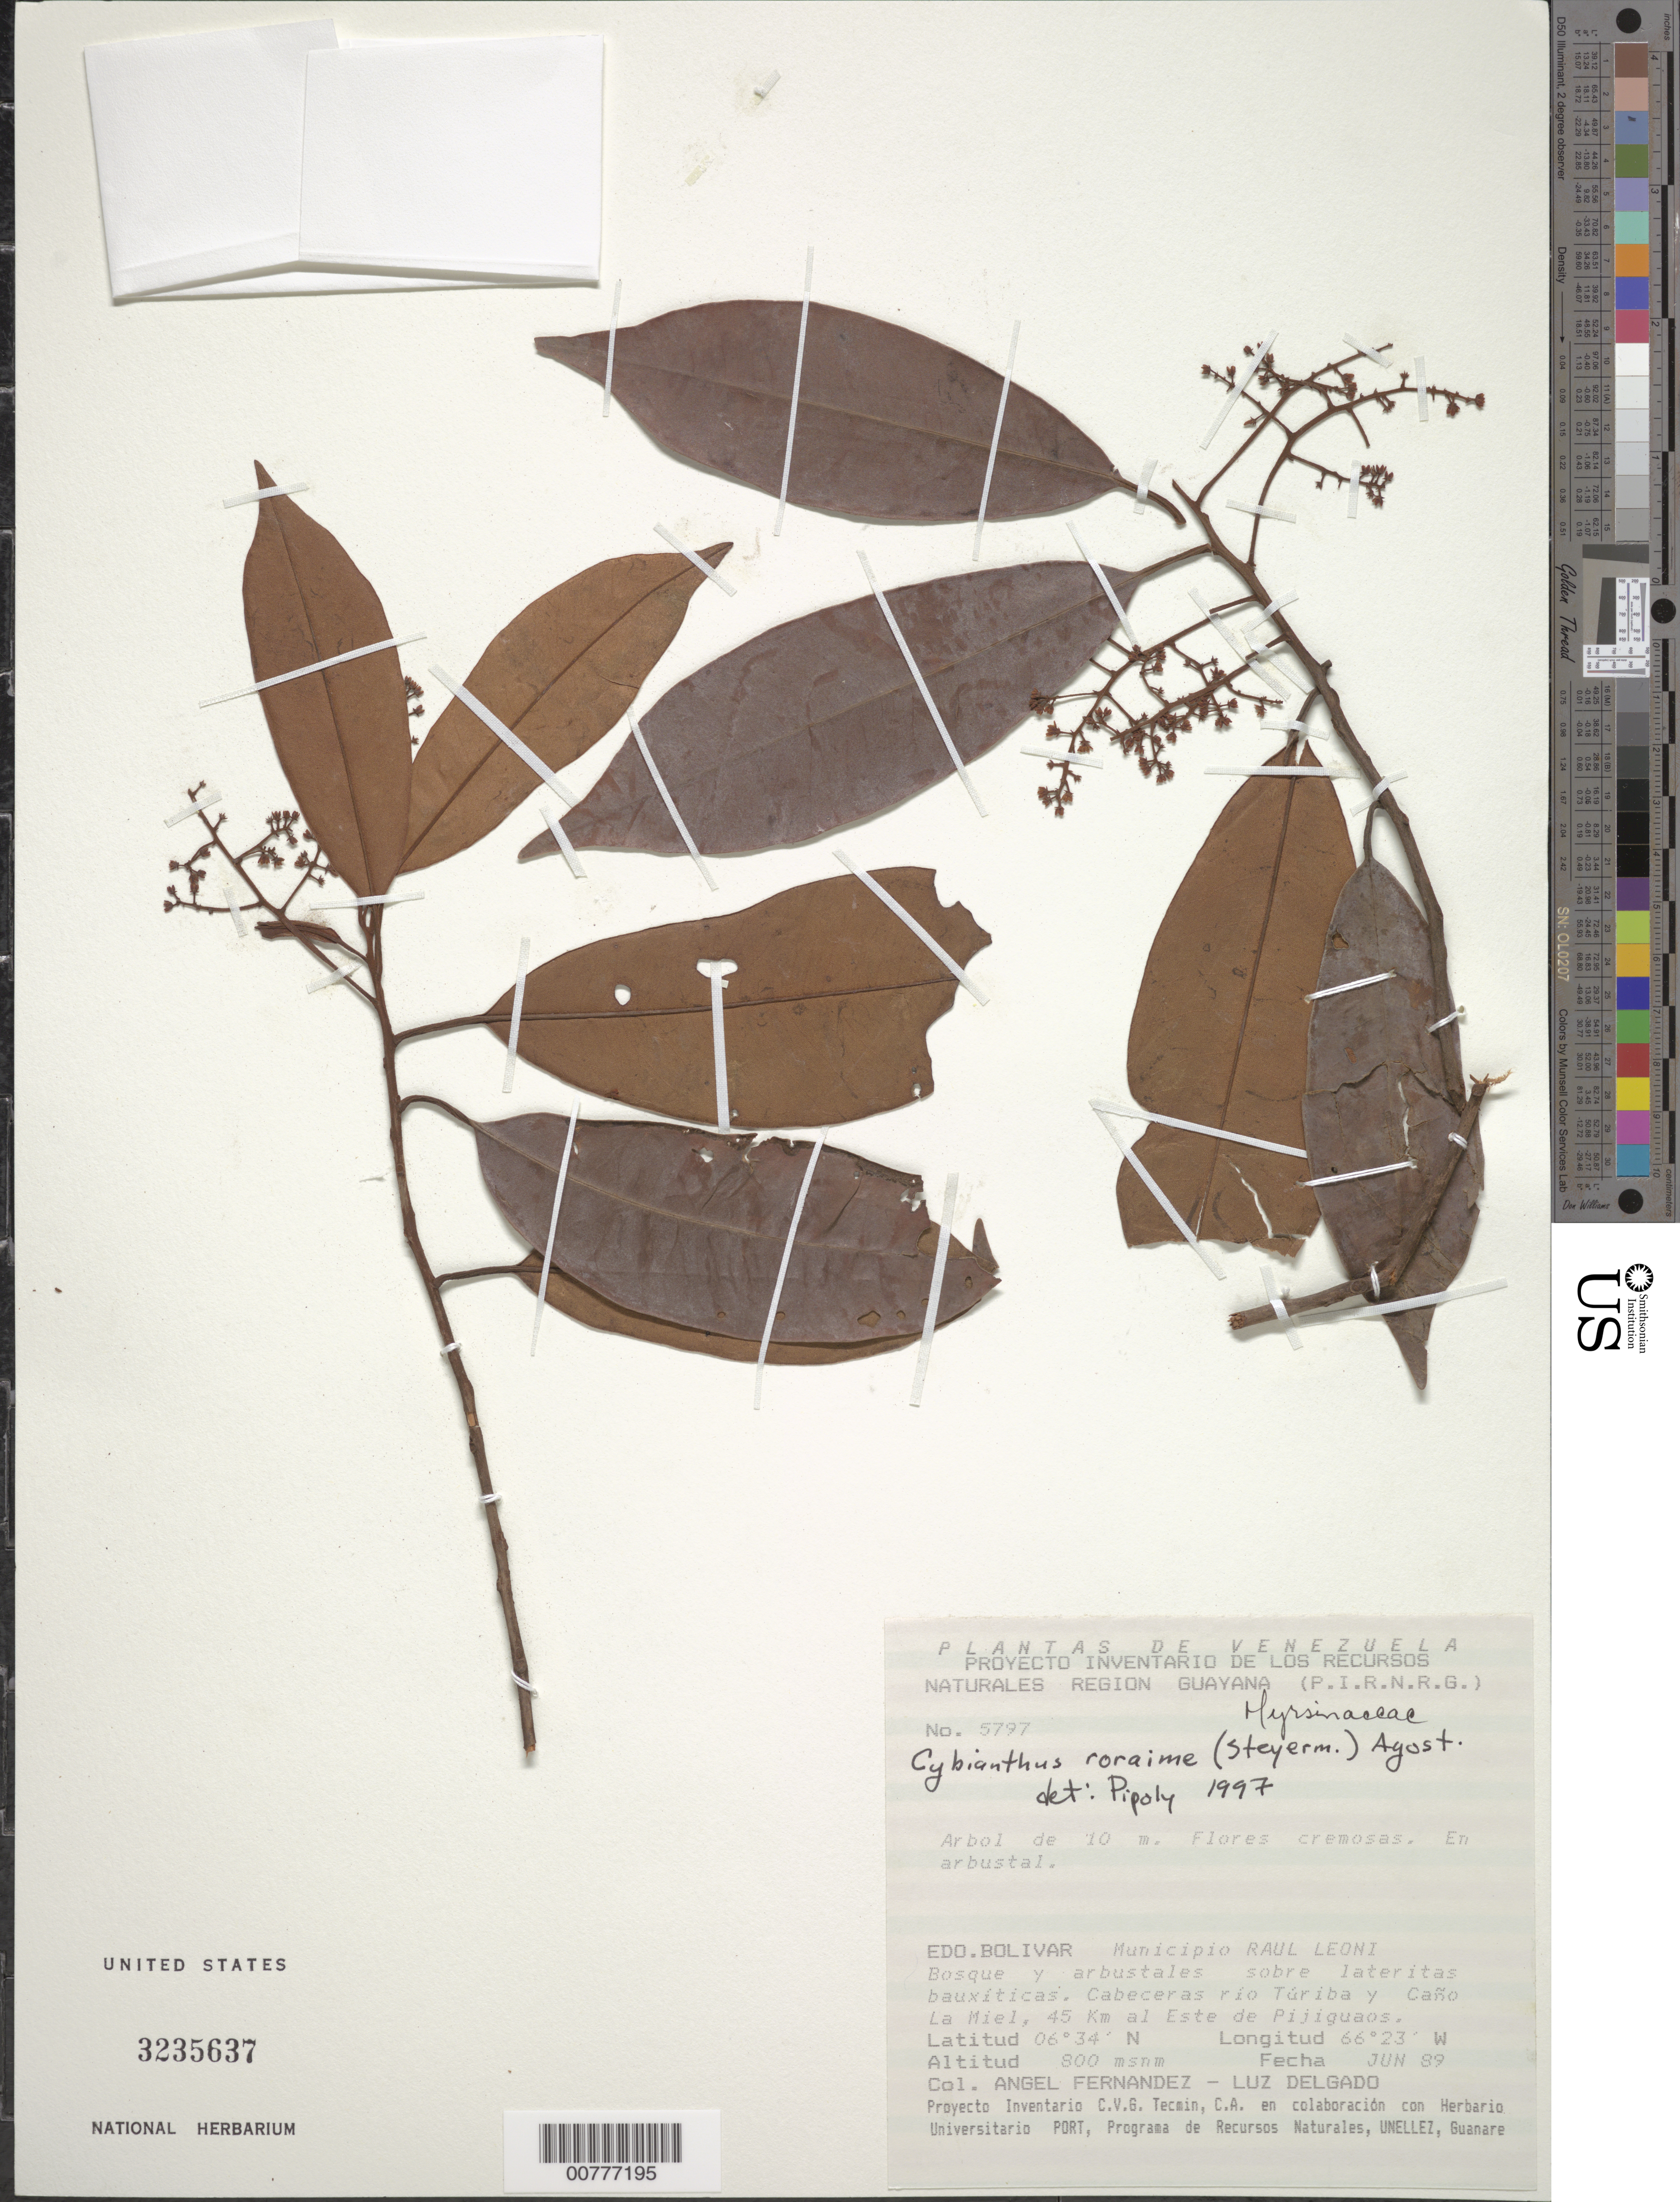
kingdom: Plantae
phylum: Tracheophyta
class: Magnoliopsida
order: Ericales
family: Primulaceae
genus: Cybianthus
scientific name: Cybianthus roraimae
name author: (Steyerm.) G. Agostini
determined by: Pipoly, J. J., III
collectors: A. Fernández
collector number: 5797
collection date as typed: Jun-89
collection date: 1989-06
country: Venezuela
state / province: Bolívar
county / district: Angostura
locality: Mun. Raúl Leoni [=Angostura], cabeceras Río Túriba y Caño La Miel, 45 km al Este de Pijiguaos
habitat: Bosque y arbustales sobre lateritas bauxiticas; en arbustal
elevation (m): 800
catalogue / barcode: US 3235637